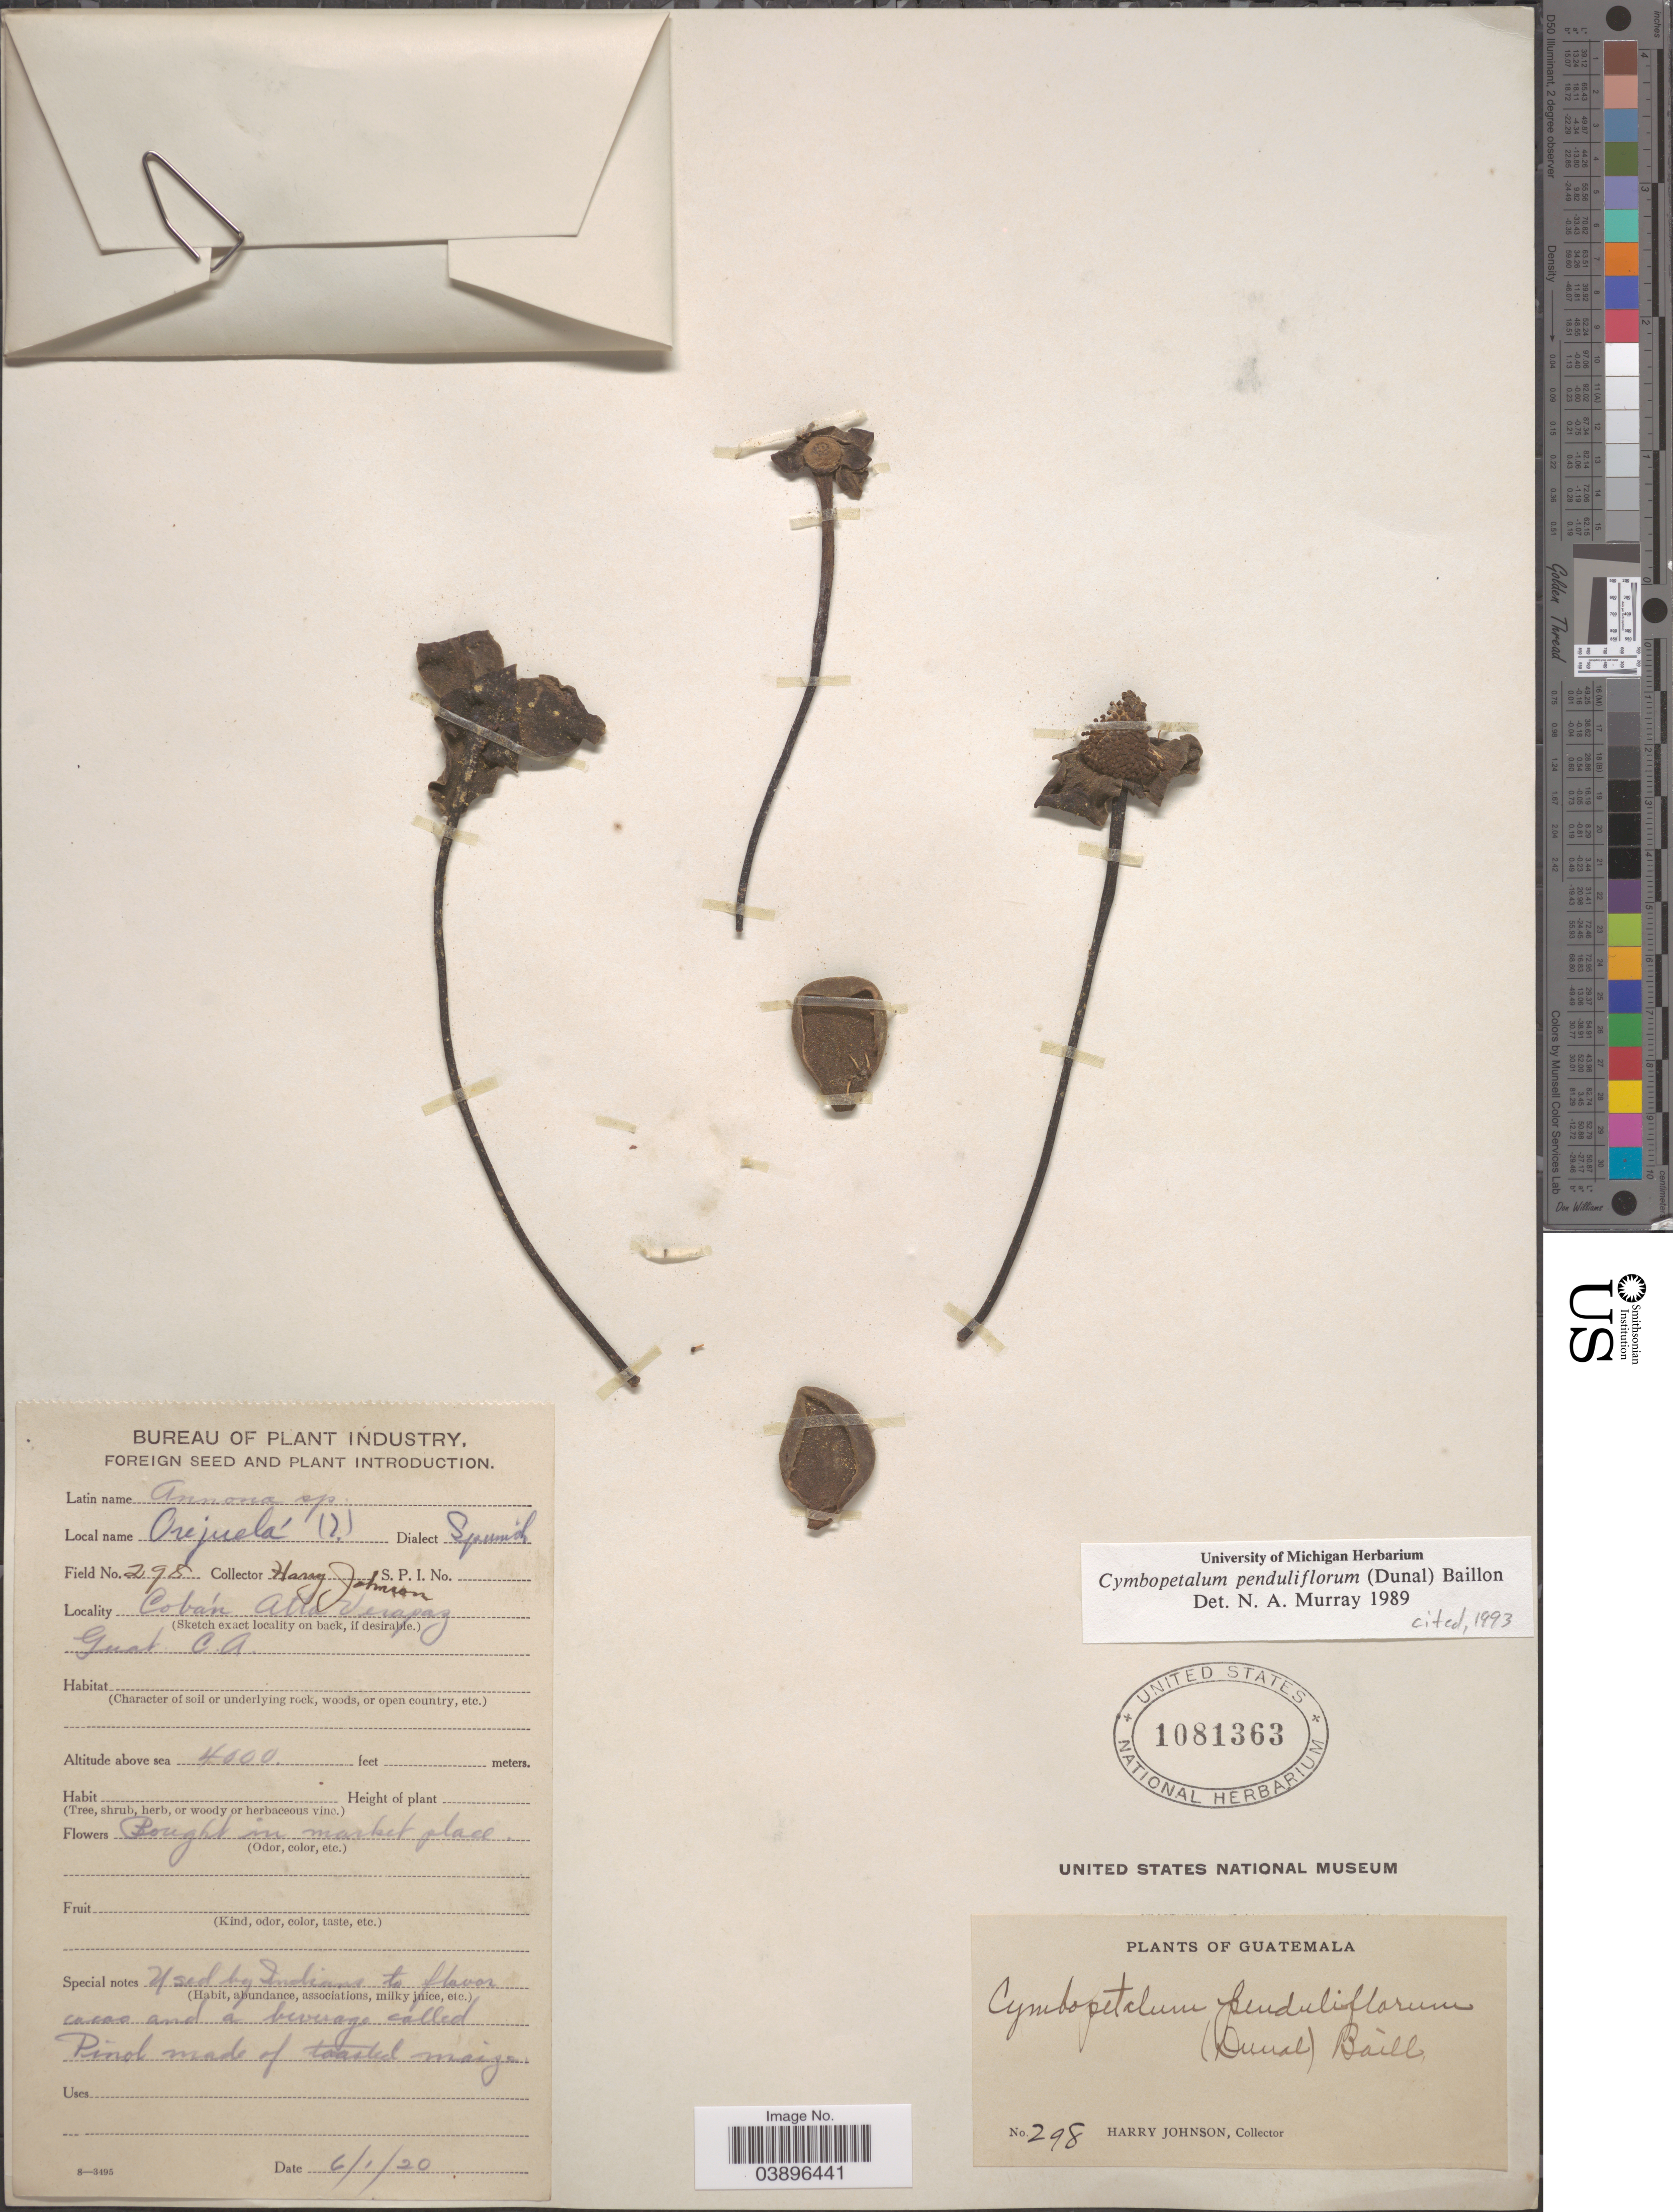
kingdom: Plantae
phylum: Tracheophyta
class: Magnoliopsida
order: Magnoliales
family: Annonaceae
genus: Cymbopetalum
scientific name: Cymbopetalum penduliflorum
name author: (Dunal) Baill.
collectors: H. Johnson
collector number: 298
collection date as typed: Transcribed d/m/y: 6/1/20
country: Guatemala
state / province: Alta Verapaz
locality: Cobán Alta Verapaz.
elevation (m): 1219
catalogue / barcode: US 1081363